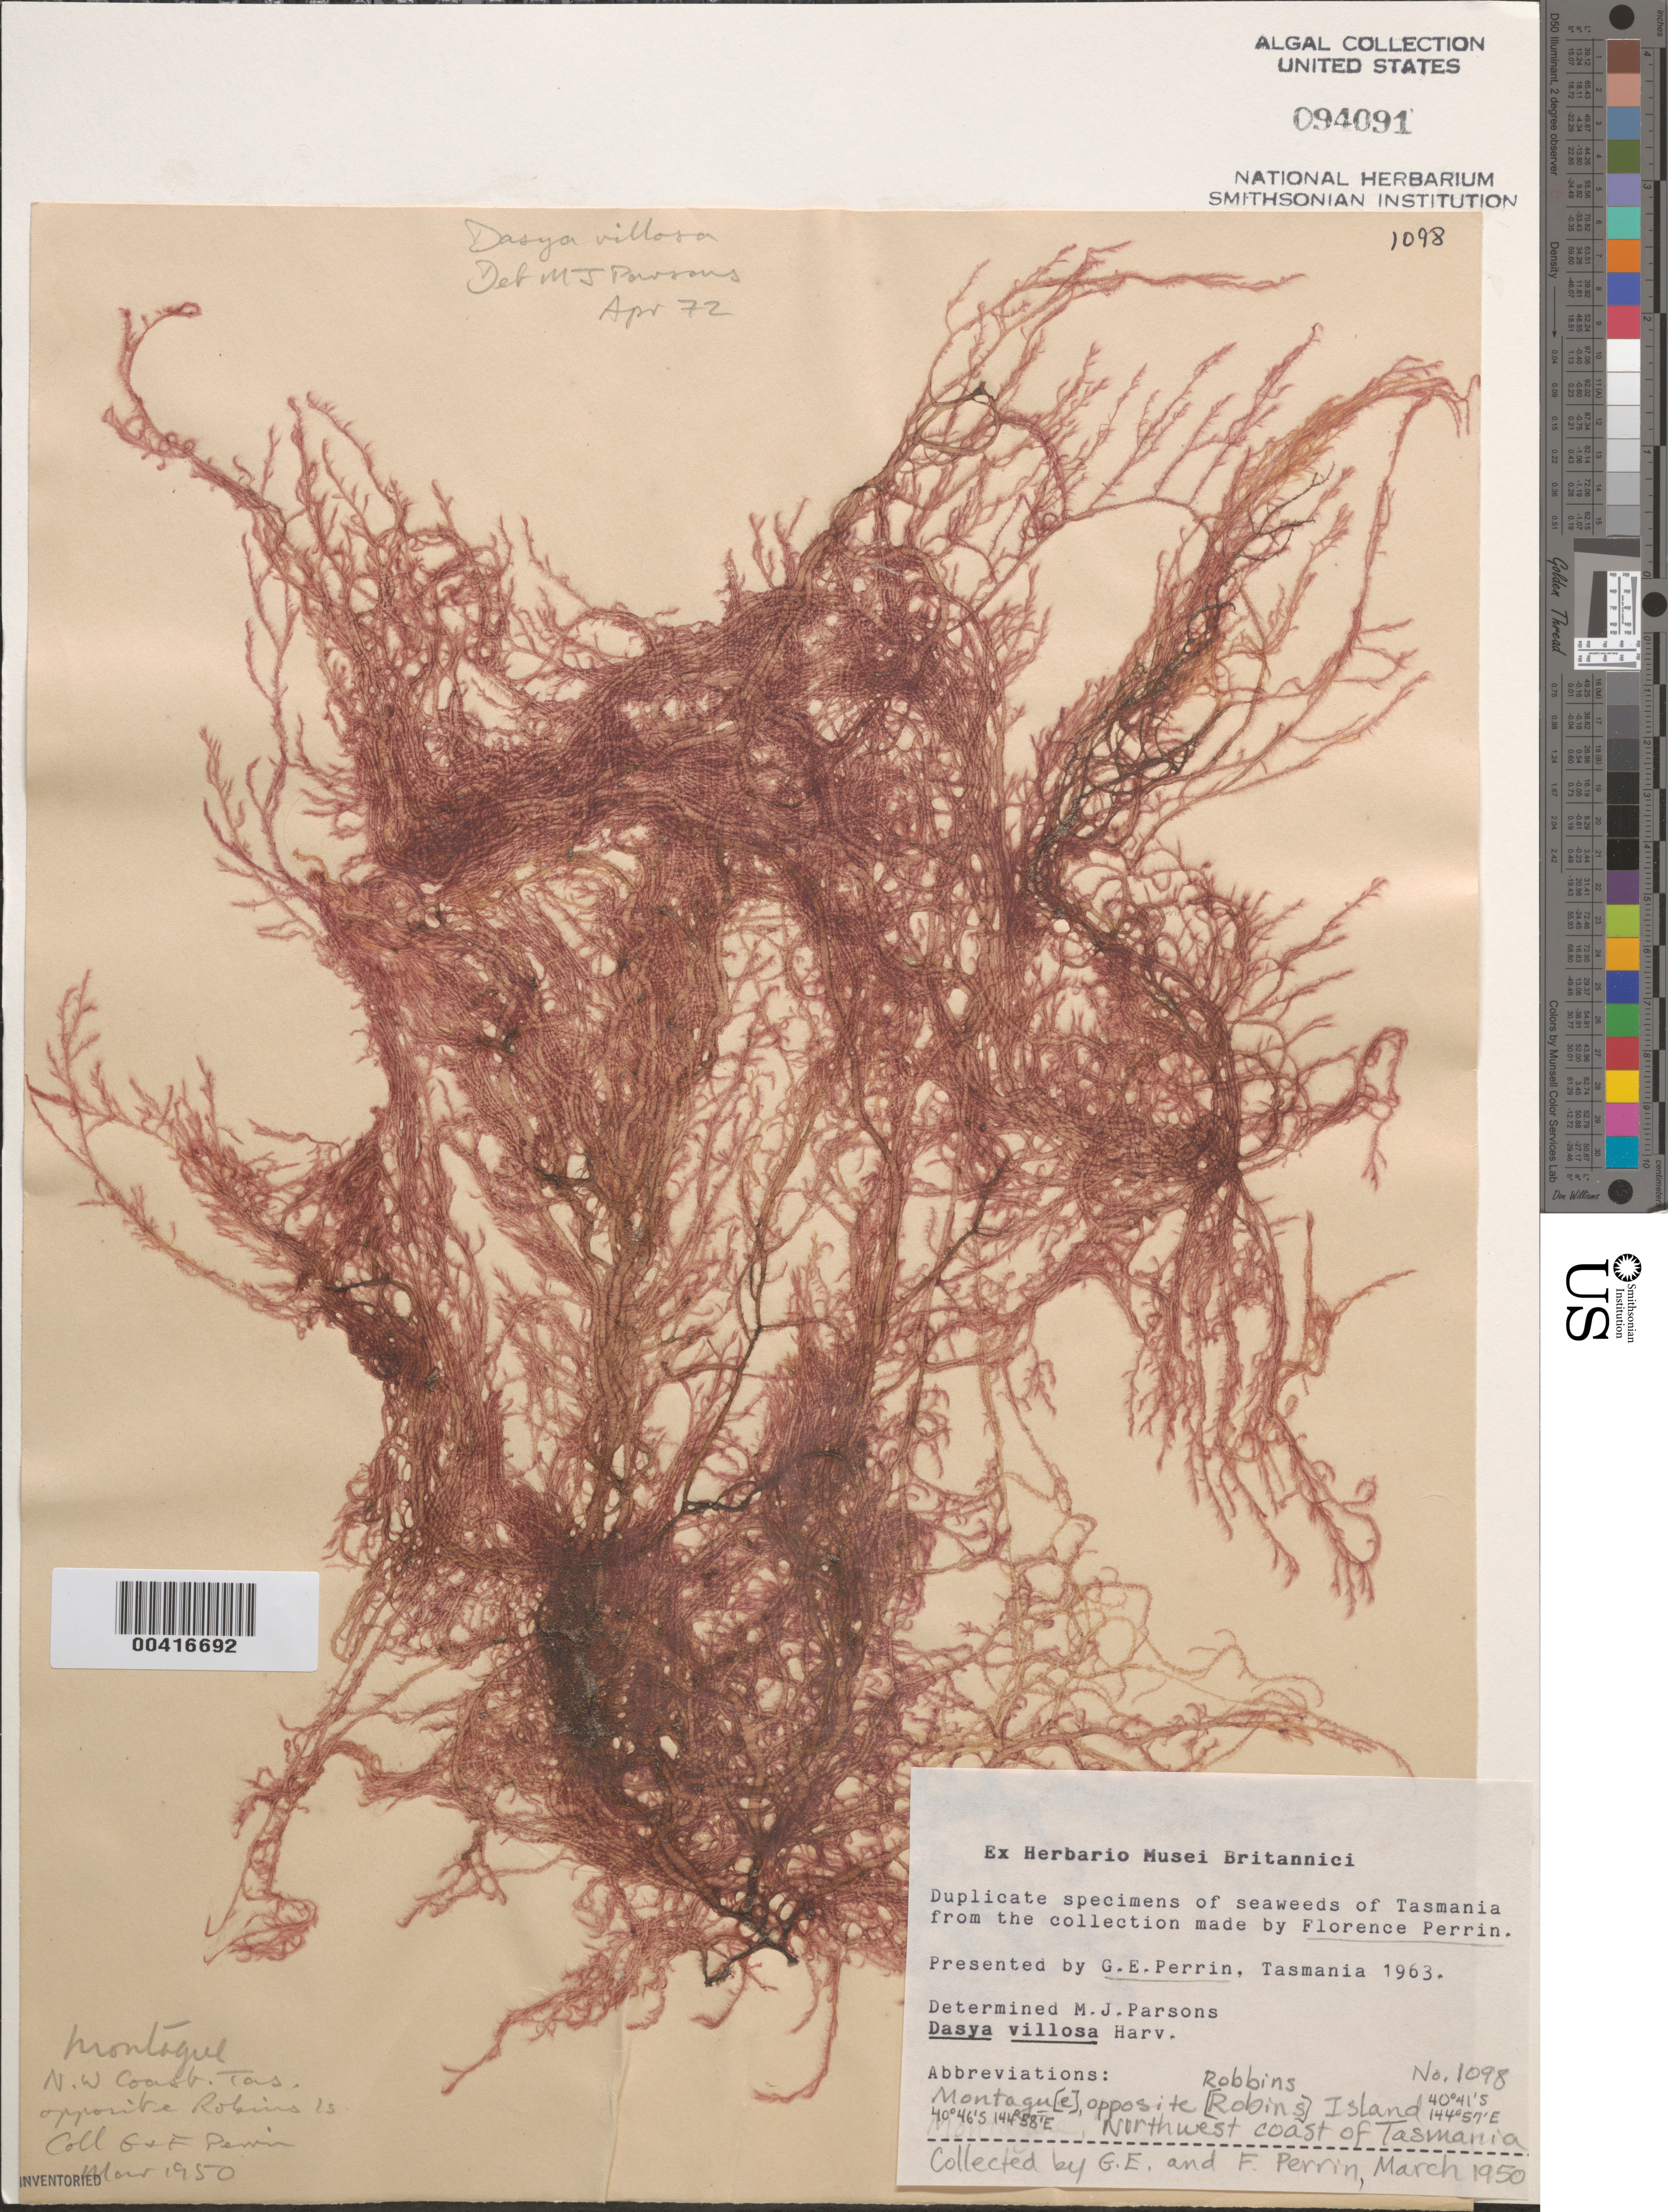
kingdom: Plantae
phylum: Rhodophyta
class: Florideophyceae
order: Ceramiales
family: Dasyaceae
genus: Dasya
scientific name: Dasya villosa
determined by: Parsons, M. J.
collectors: G. Perrin & F. Perrin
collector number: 1098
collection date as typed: Mar 1950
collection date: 1950-03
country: Australia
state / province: Tasmania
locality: Montagu, opposite robbins island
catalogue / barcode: US 94091